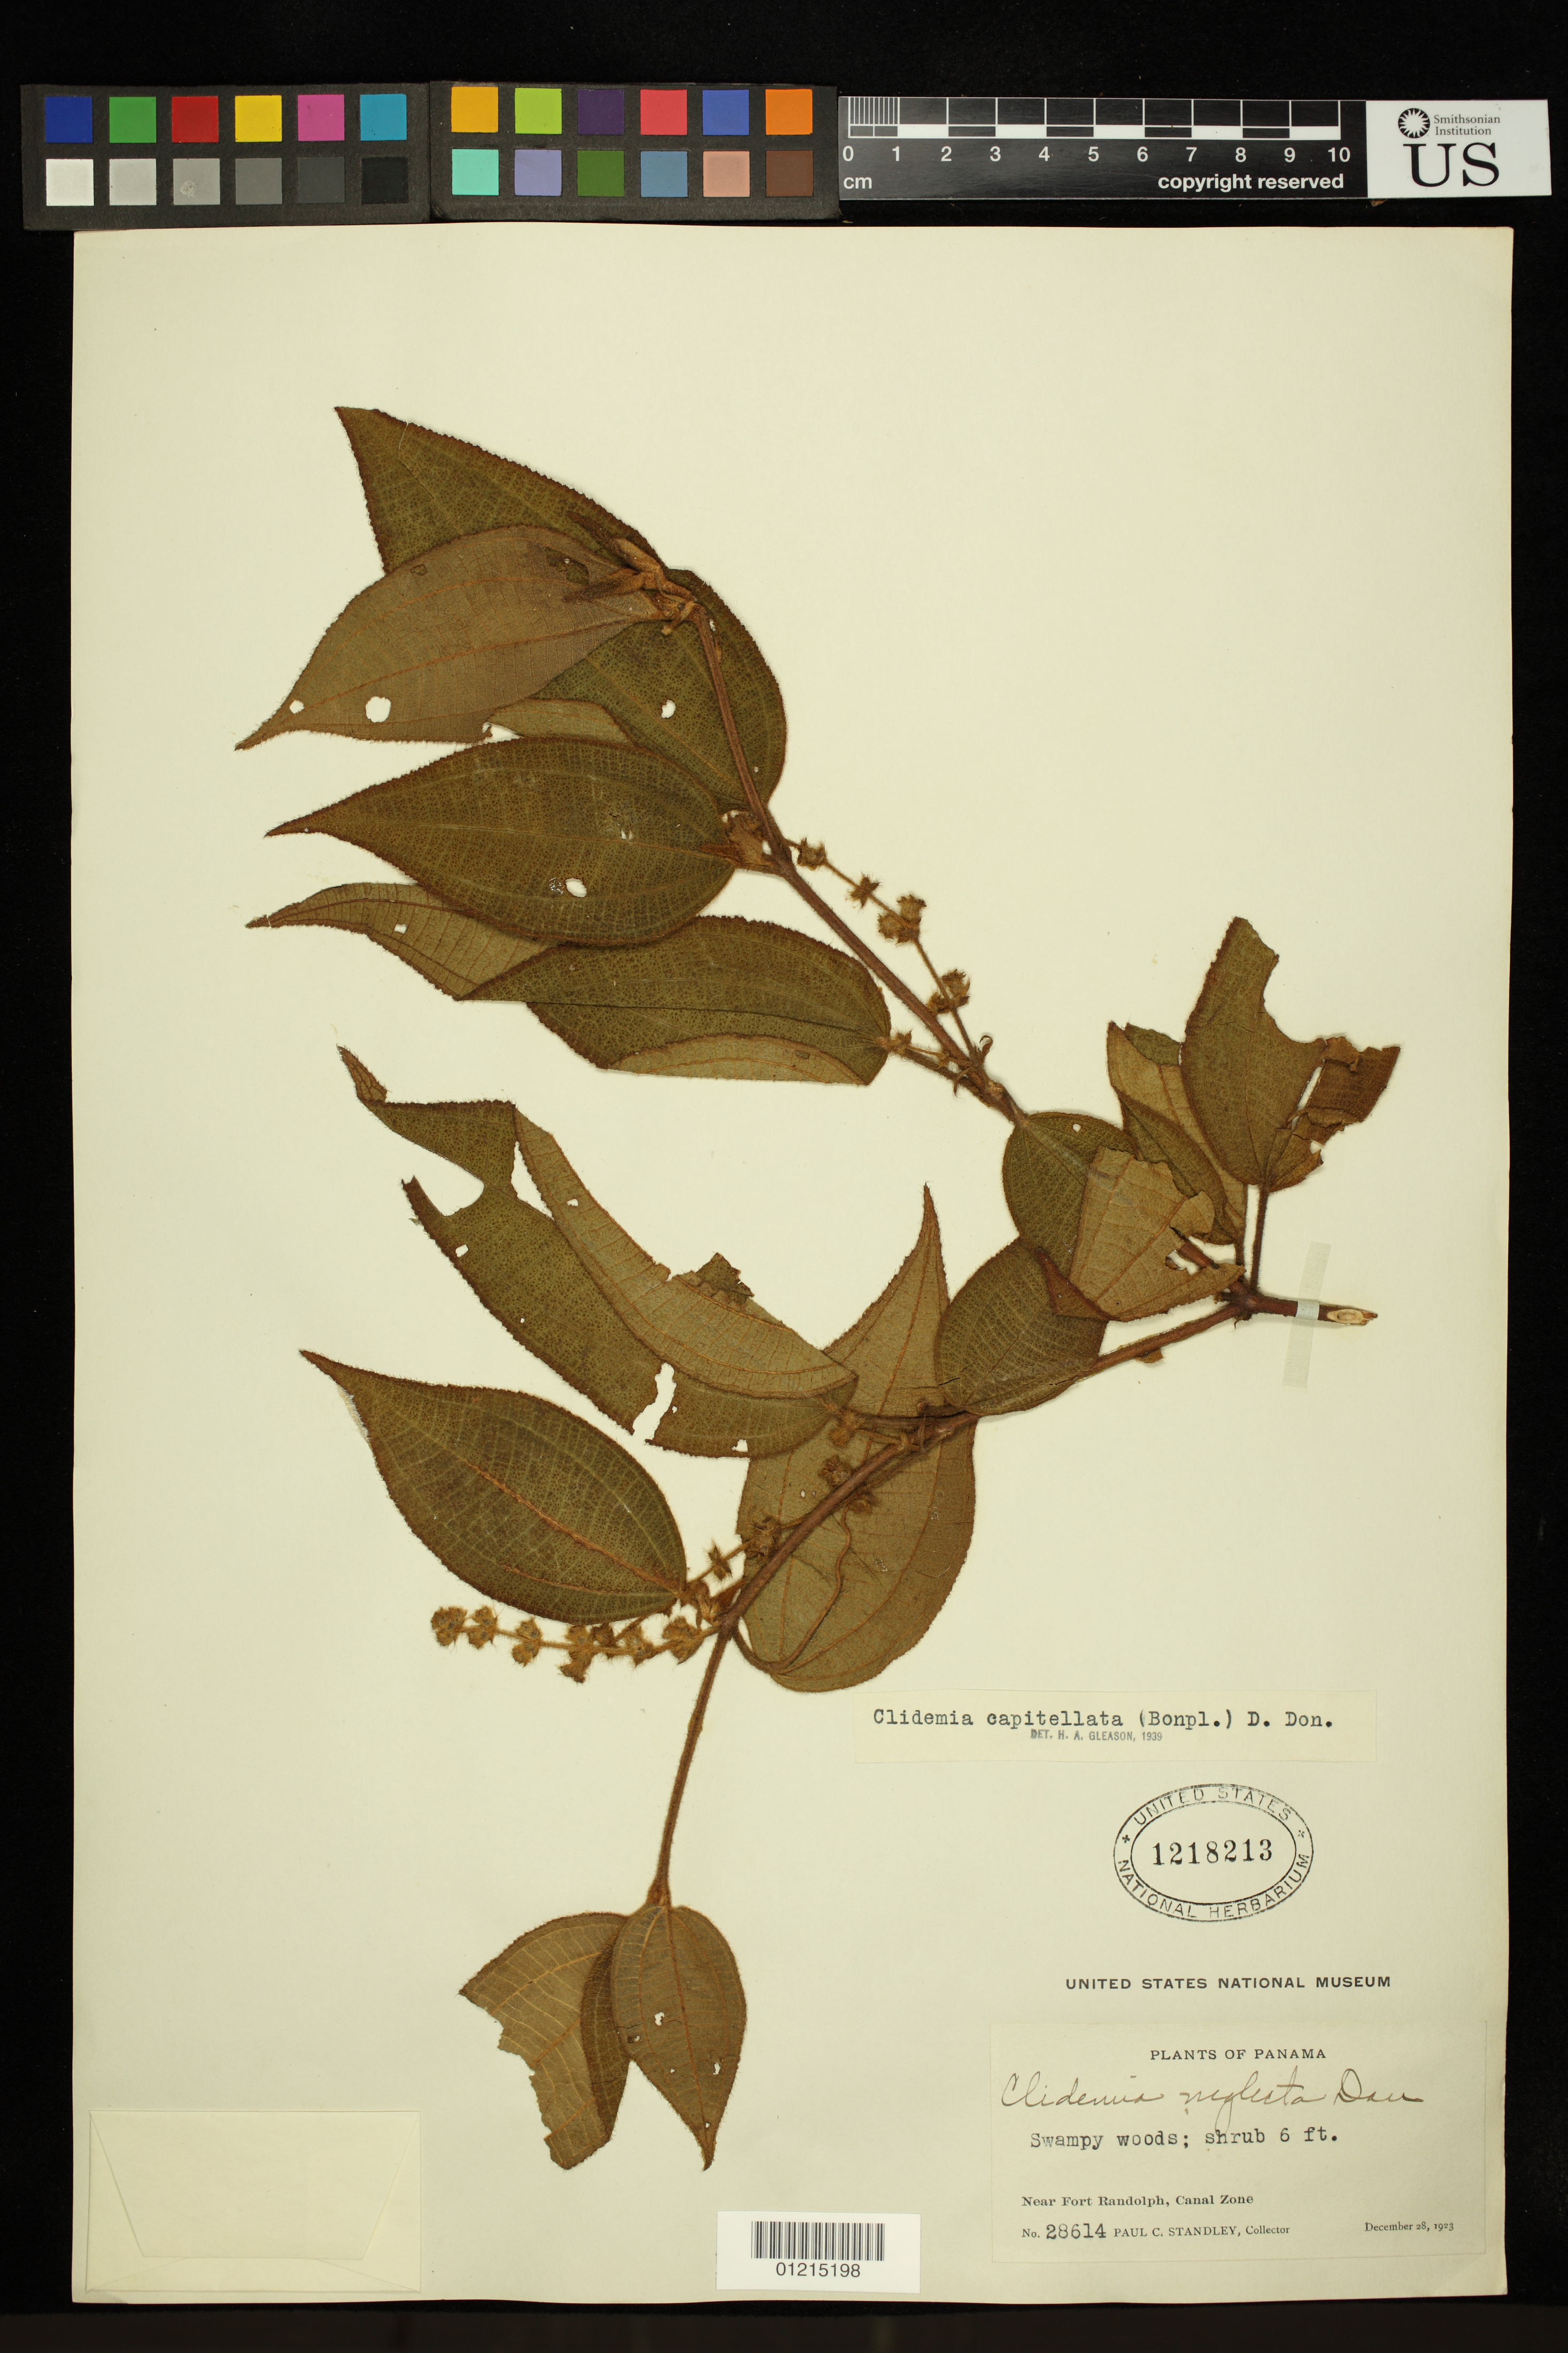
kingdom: Plantae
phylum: Tracheophyta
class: Magnoliopsida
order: Myrtales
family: Melastomataceae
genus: Clidemia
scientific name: Clidemia capitellata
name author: (Bonpl.) D. Don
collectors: P. C. Standley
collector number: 28614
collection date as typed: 28 Dec 1923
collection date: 1923-12-28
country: Panama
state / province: Colón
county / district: Canal Zone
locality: Near Fort Randolph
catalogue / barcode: US 1218213